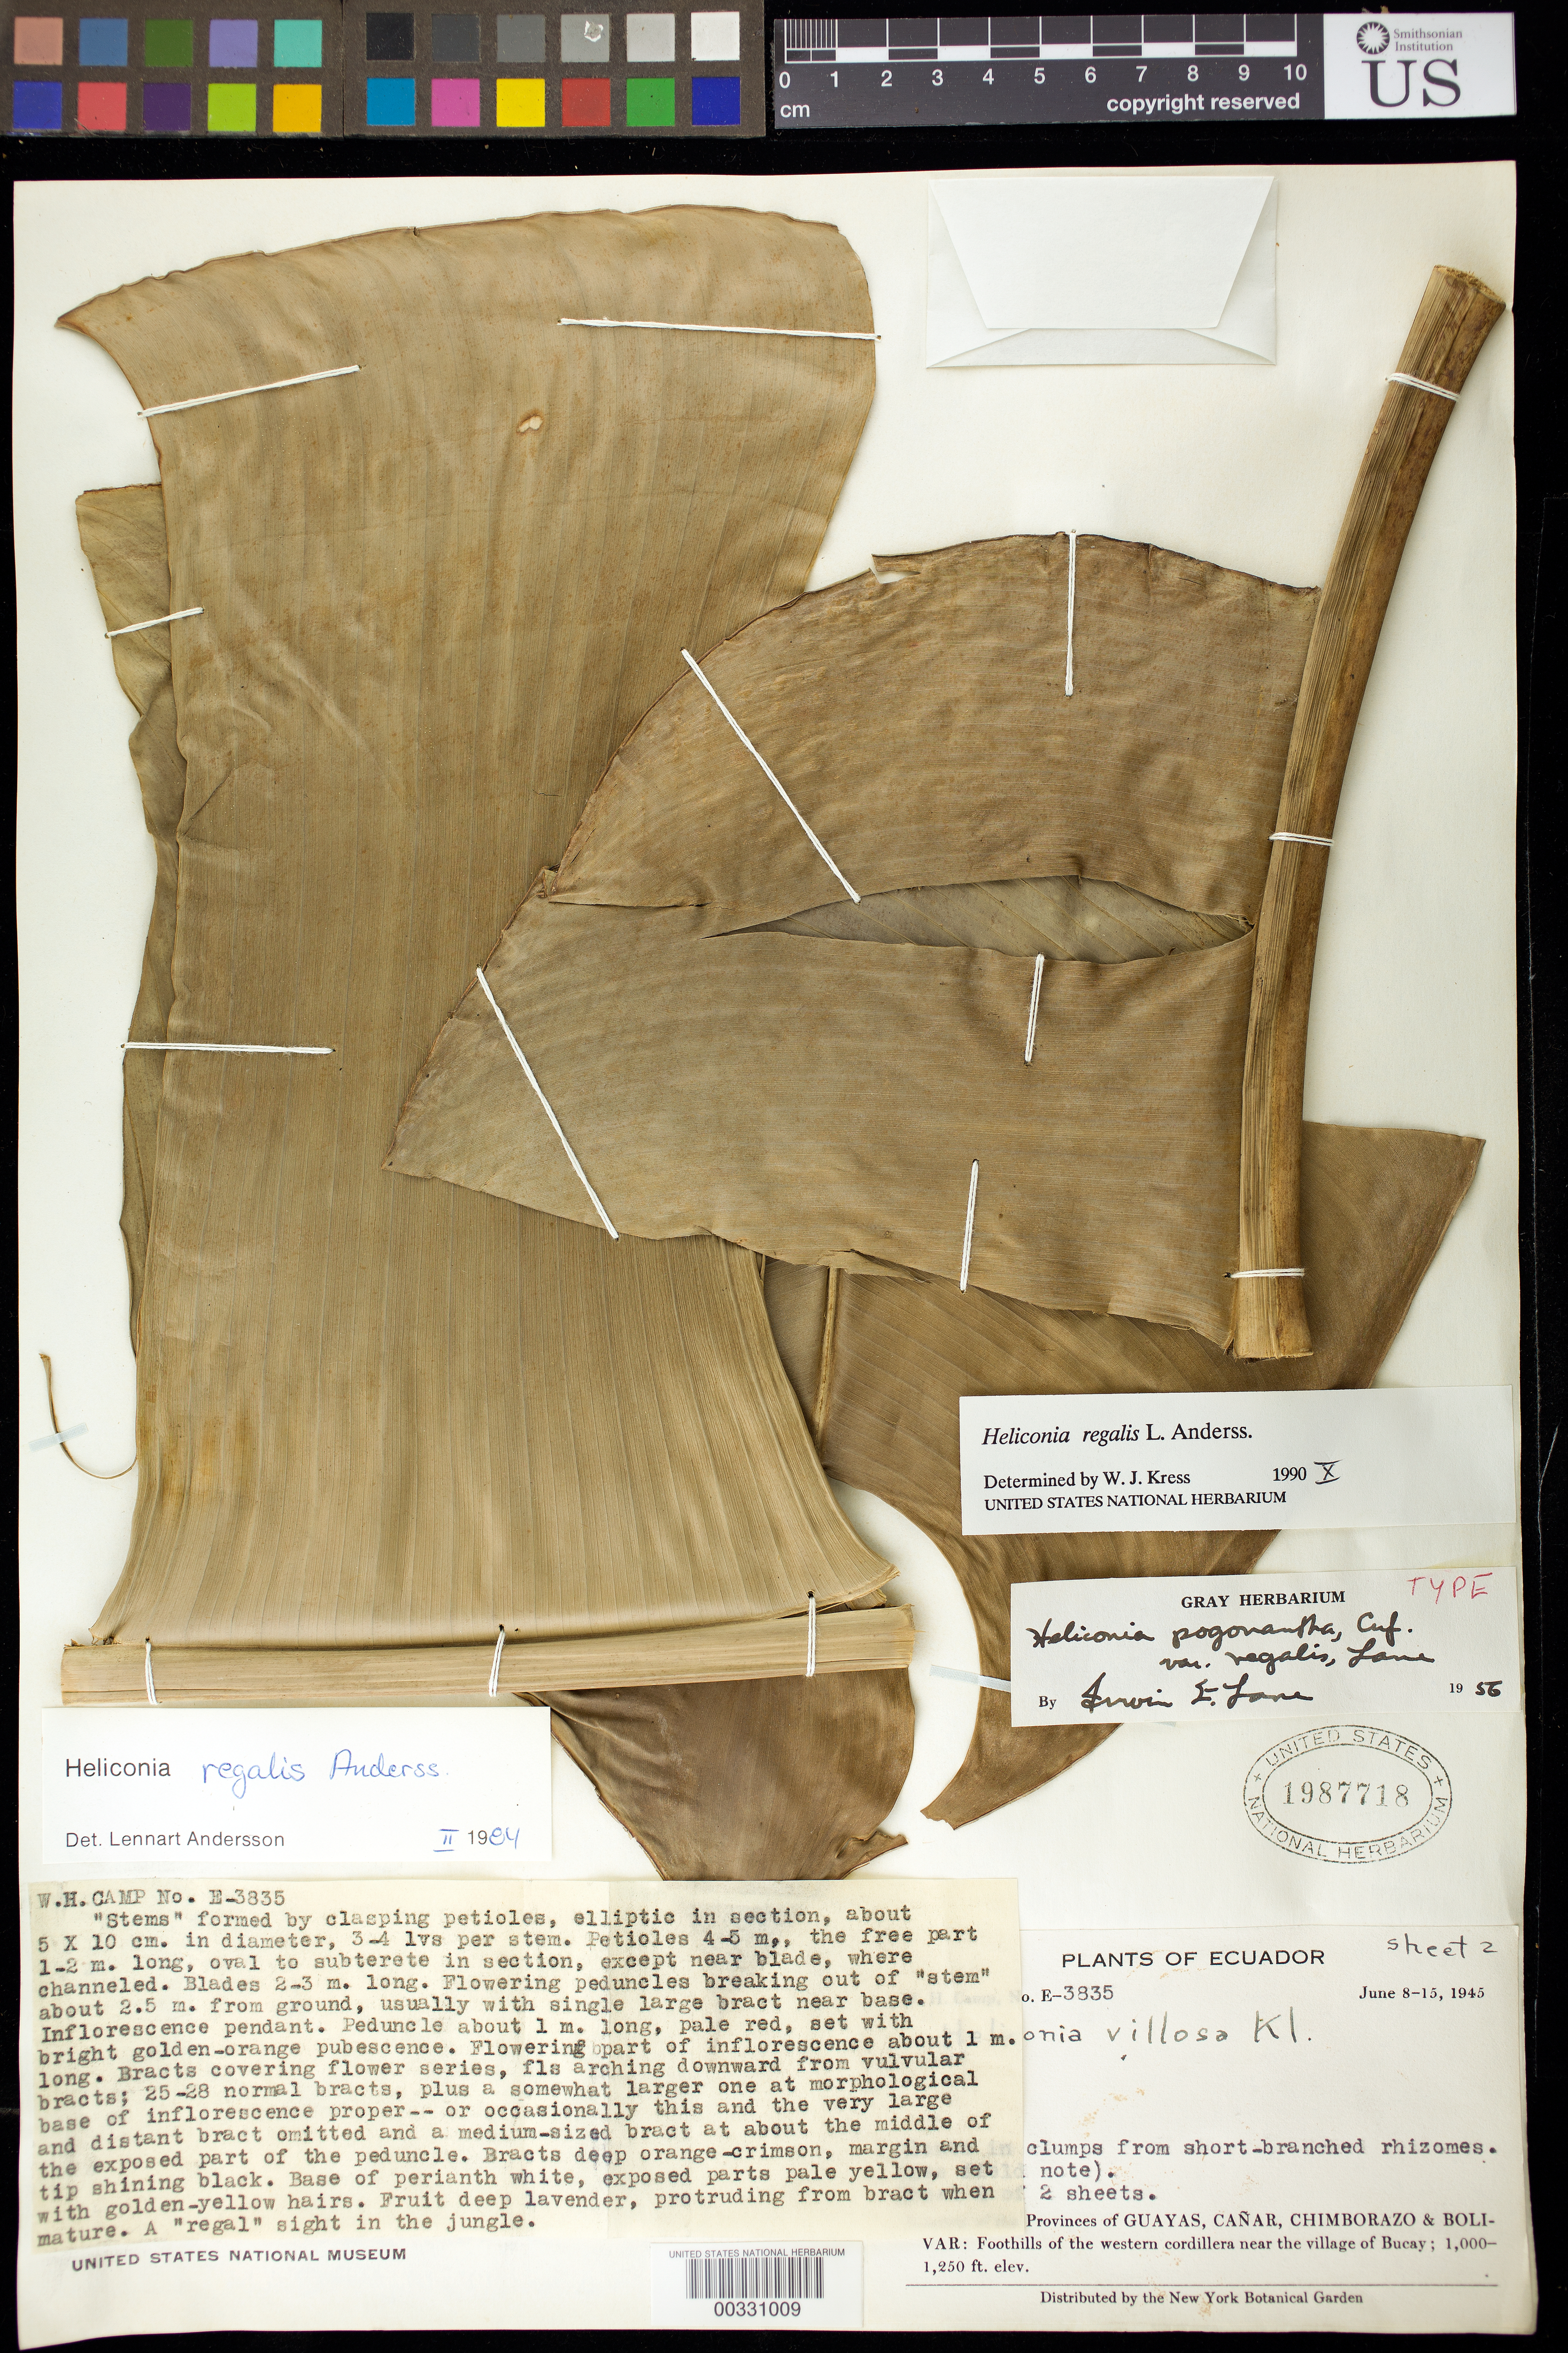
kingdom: Plantae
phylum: Tracheophyta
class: Liliopsida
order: Zingiberales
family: Heliconiaceae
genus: Heliconia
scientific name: Heliconia regalis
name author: L. Andersson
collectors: W. H. Camp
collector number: E-3835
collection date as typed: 08 Jun 1945 to 15 Jun 1945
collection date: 1945-06-08/1945-06-15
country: Ecuador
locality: Junction of Prov of Guayas, Canar, Chimborazo and Bolivar: foothills of western Cordillera near Village of Bucay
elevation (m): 305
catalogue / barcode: US 1987718